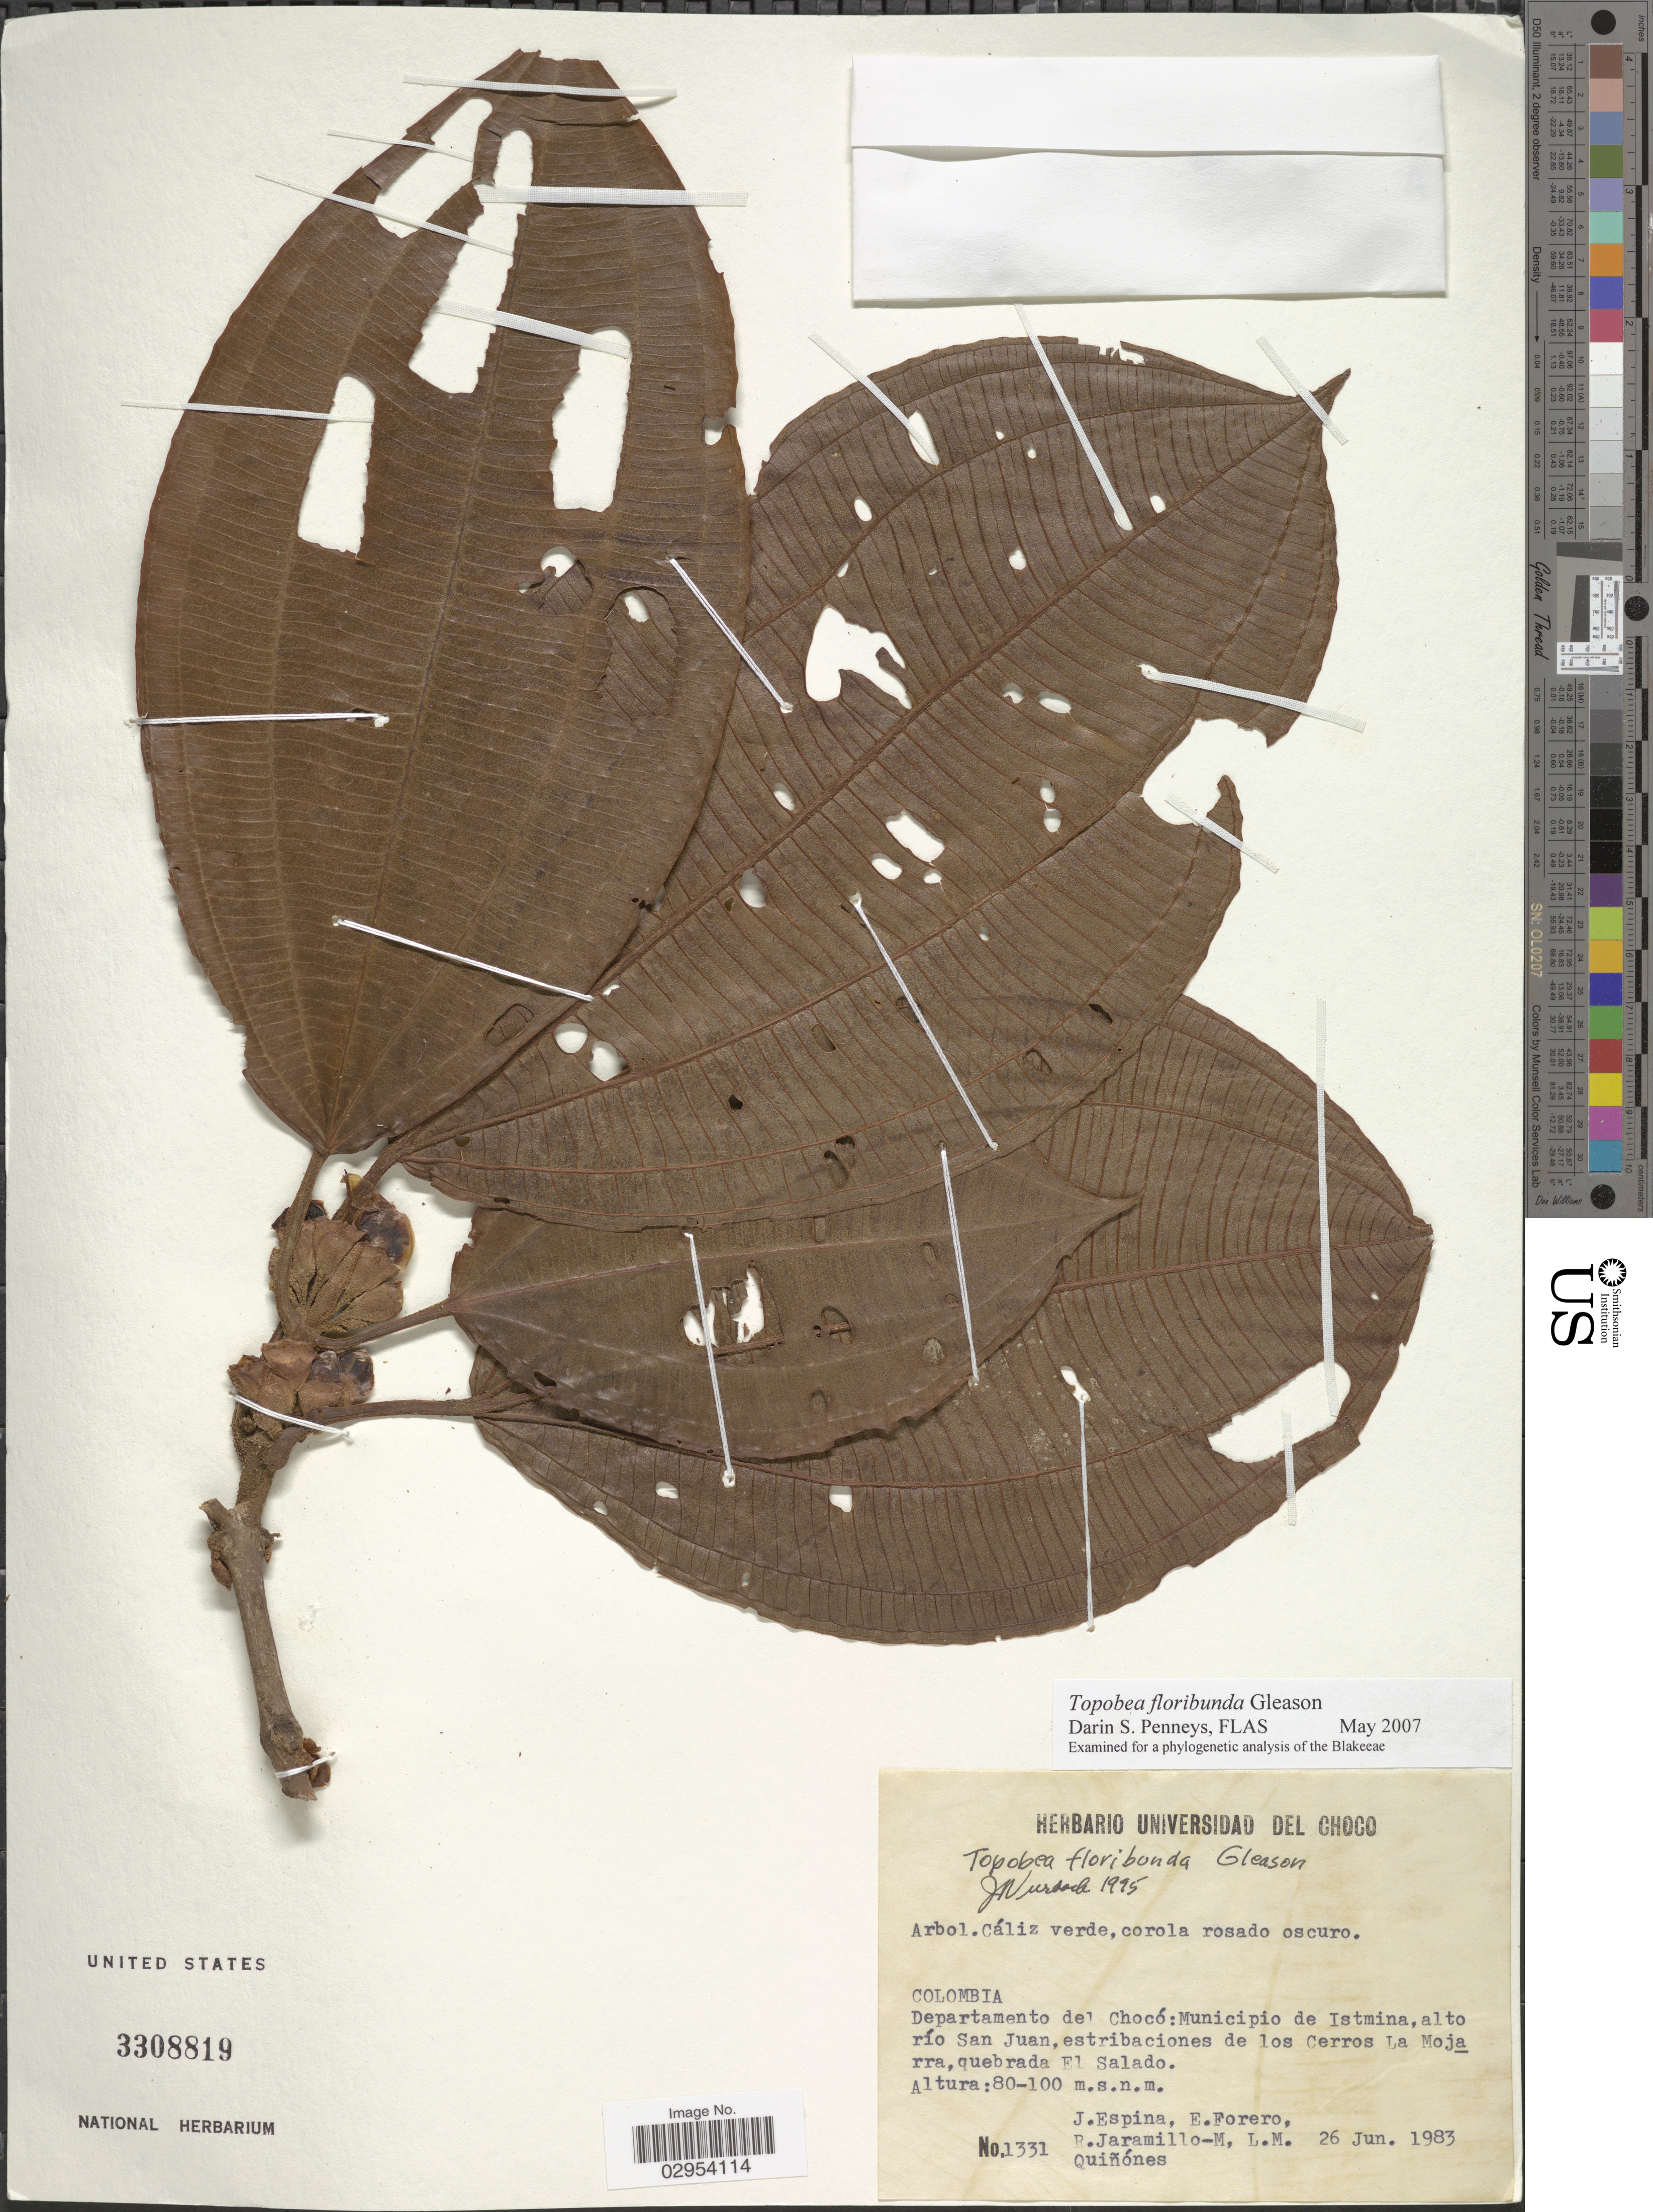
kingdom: Plantae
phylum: Tracheophyta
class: Magnoliopsida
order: Myrtales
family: Melastomataceae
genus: Topobea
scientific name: Topobea floribunda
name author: Gleason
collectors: J. Espina, E. Forero, R. Jaramillo M. & L. Quiñones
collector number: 1331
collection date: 1983-06-26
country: Colombia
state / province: Chocó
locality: Departamento del Chocó: Municipio de Istmina, alto río San Juan, estribaciones de los Cerros La Mojarra, quebrada El Salado.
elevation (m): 80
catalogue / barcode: US 3308819